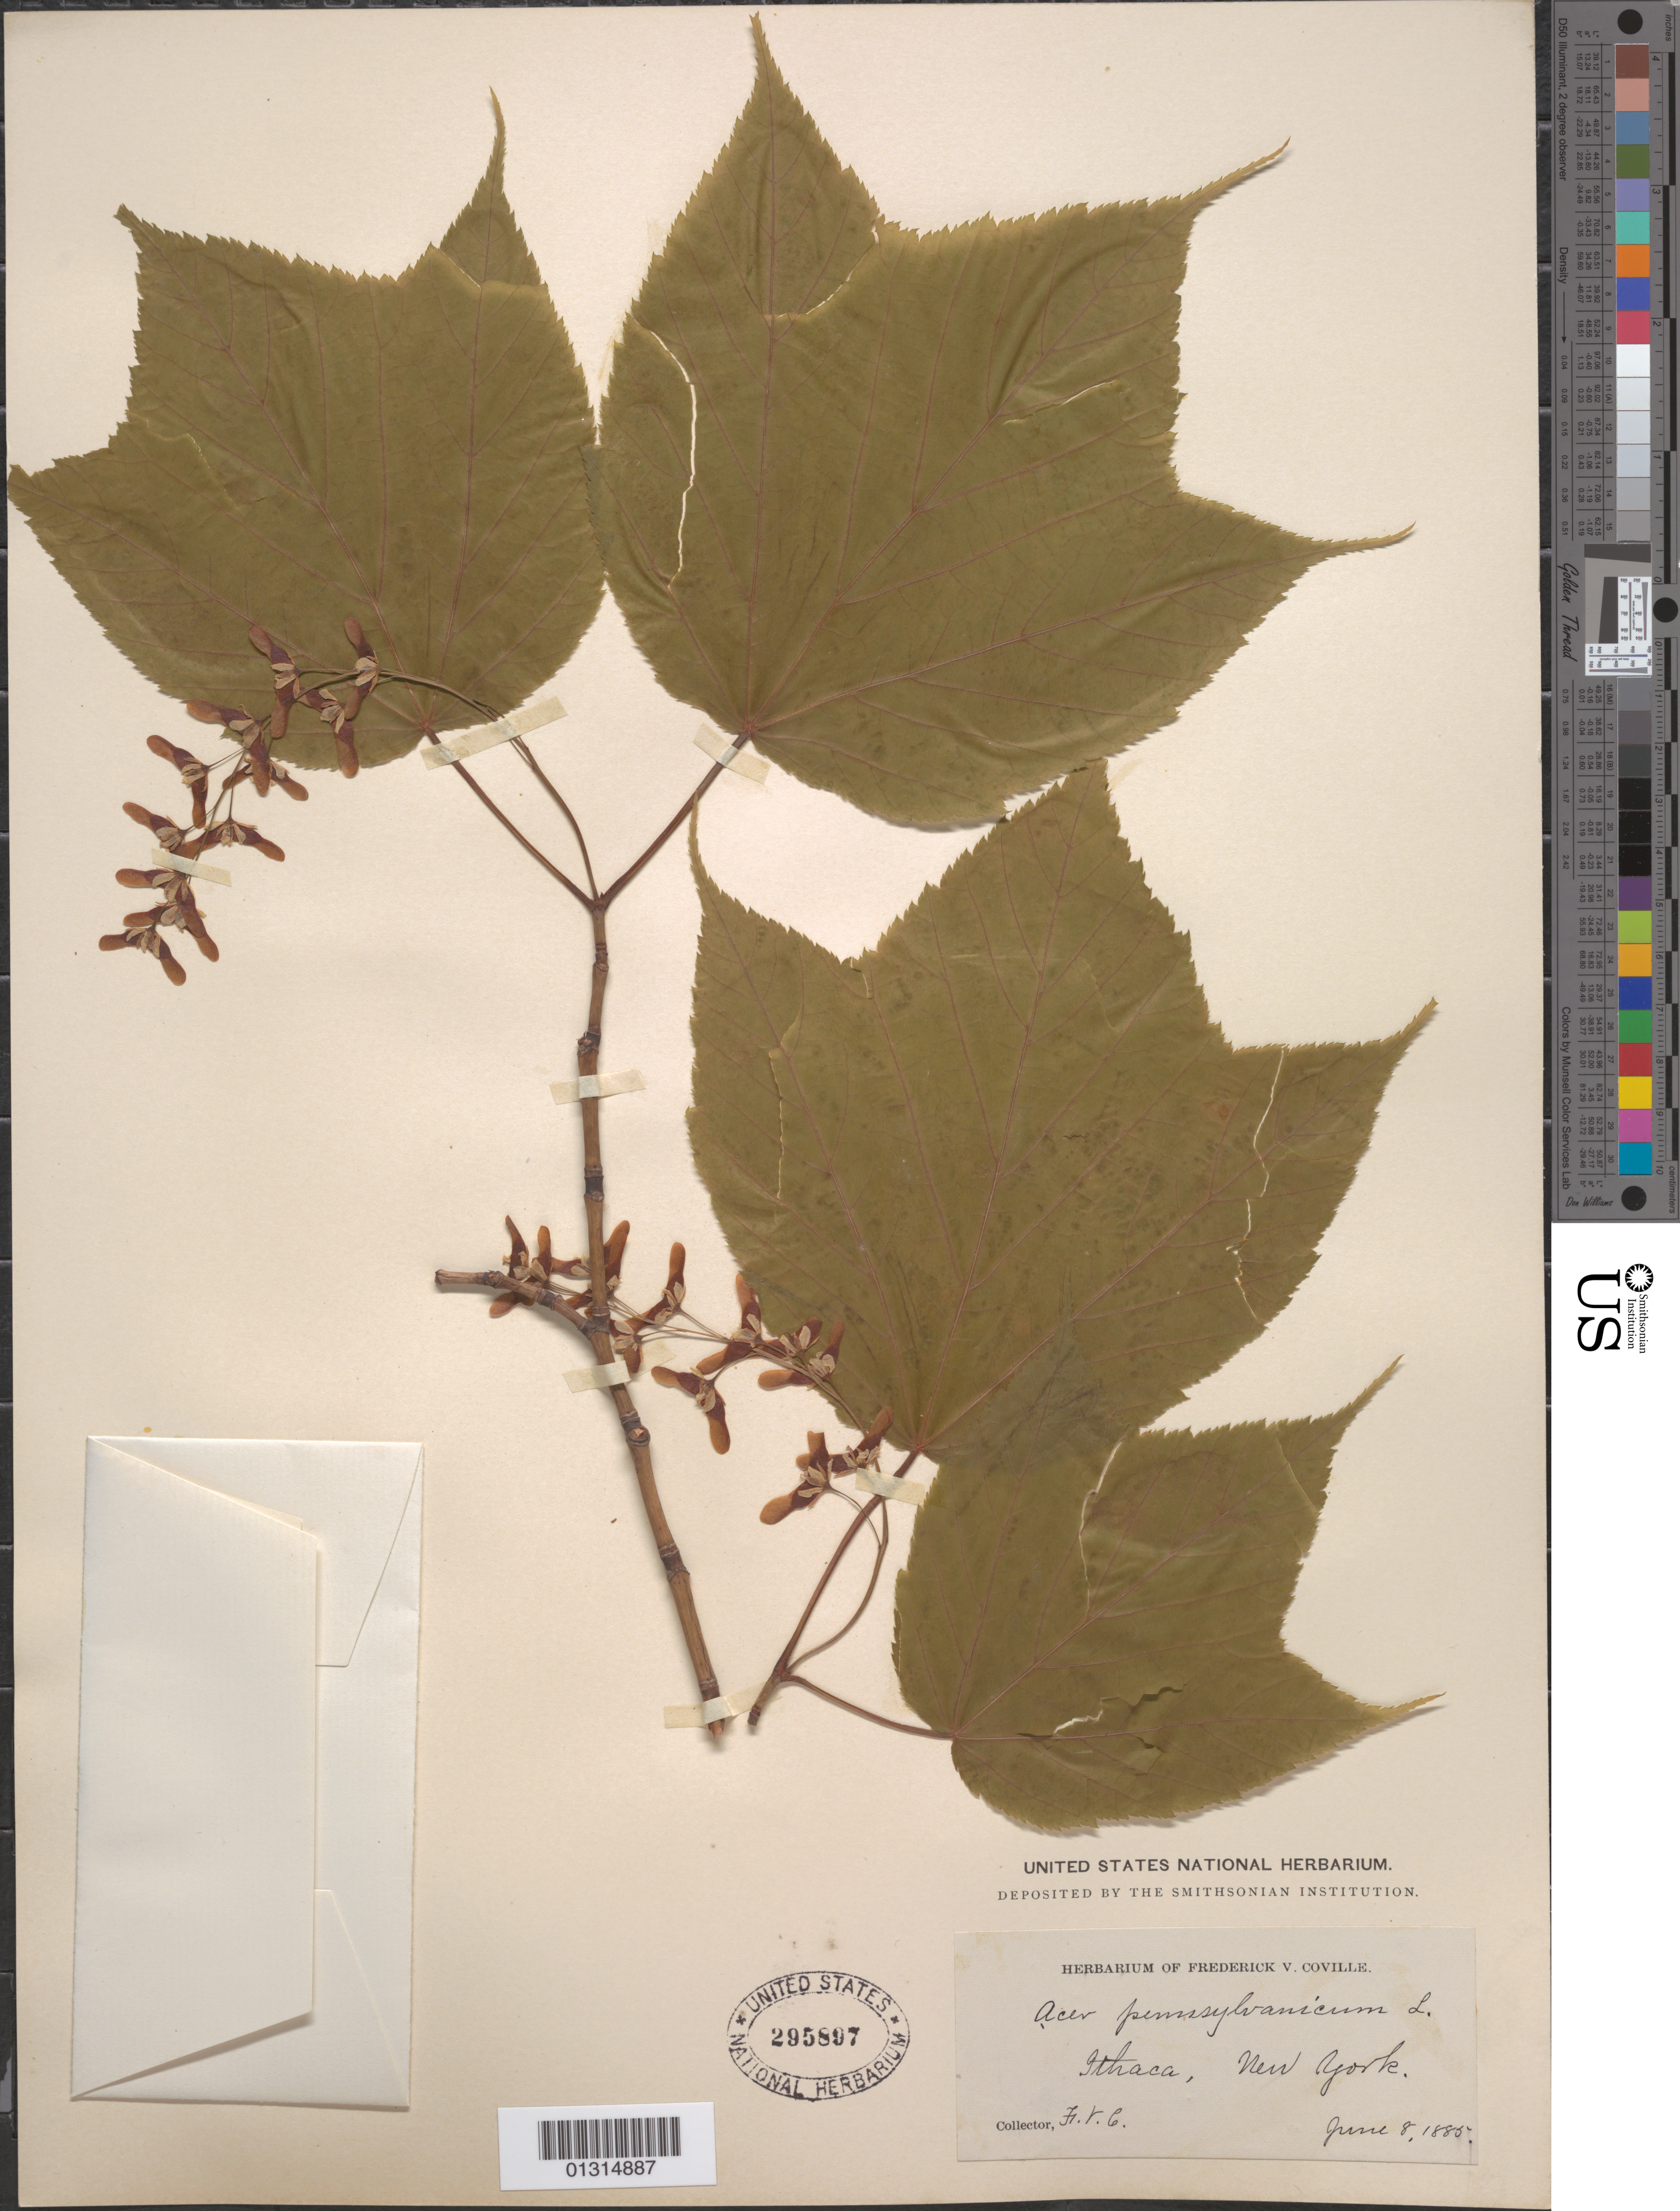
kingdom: Plantae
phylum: Tracheophyta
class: Magnoliopsida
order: Sapindales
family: Sapindaceae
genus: Acer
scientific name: Acer pensylvanicum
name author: L.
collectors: F. V. Coville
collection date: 1885-06-08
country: United States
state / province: New York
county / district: Tompkins County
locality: Ithaca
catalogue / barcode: US 295897